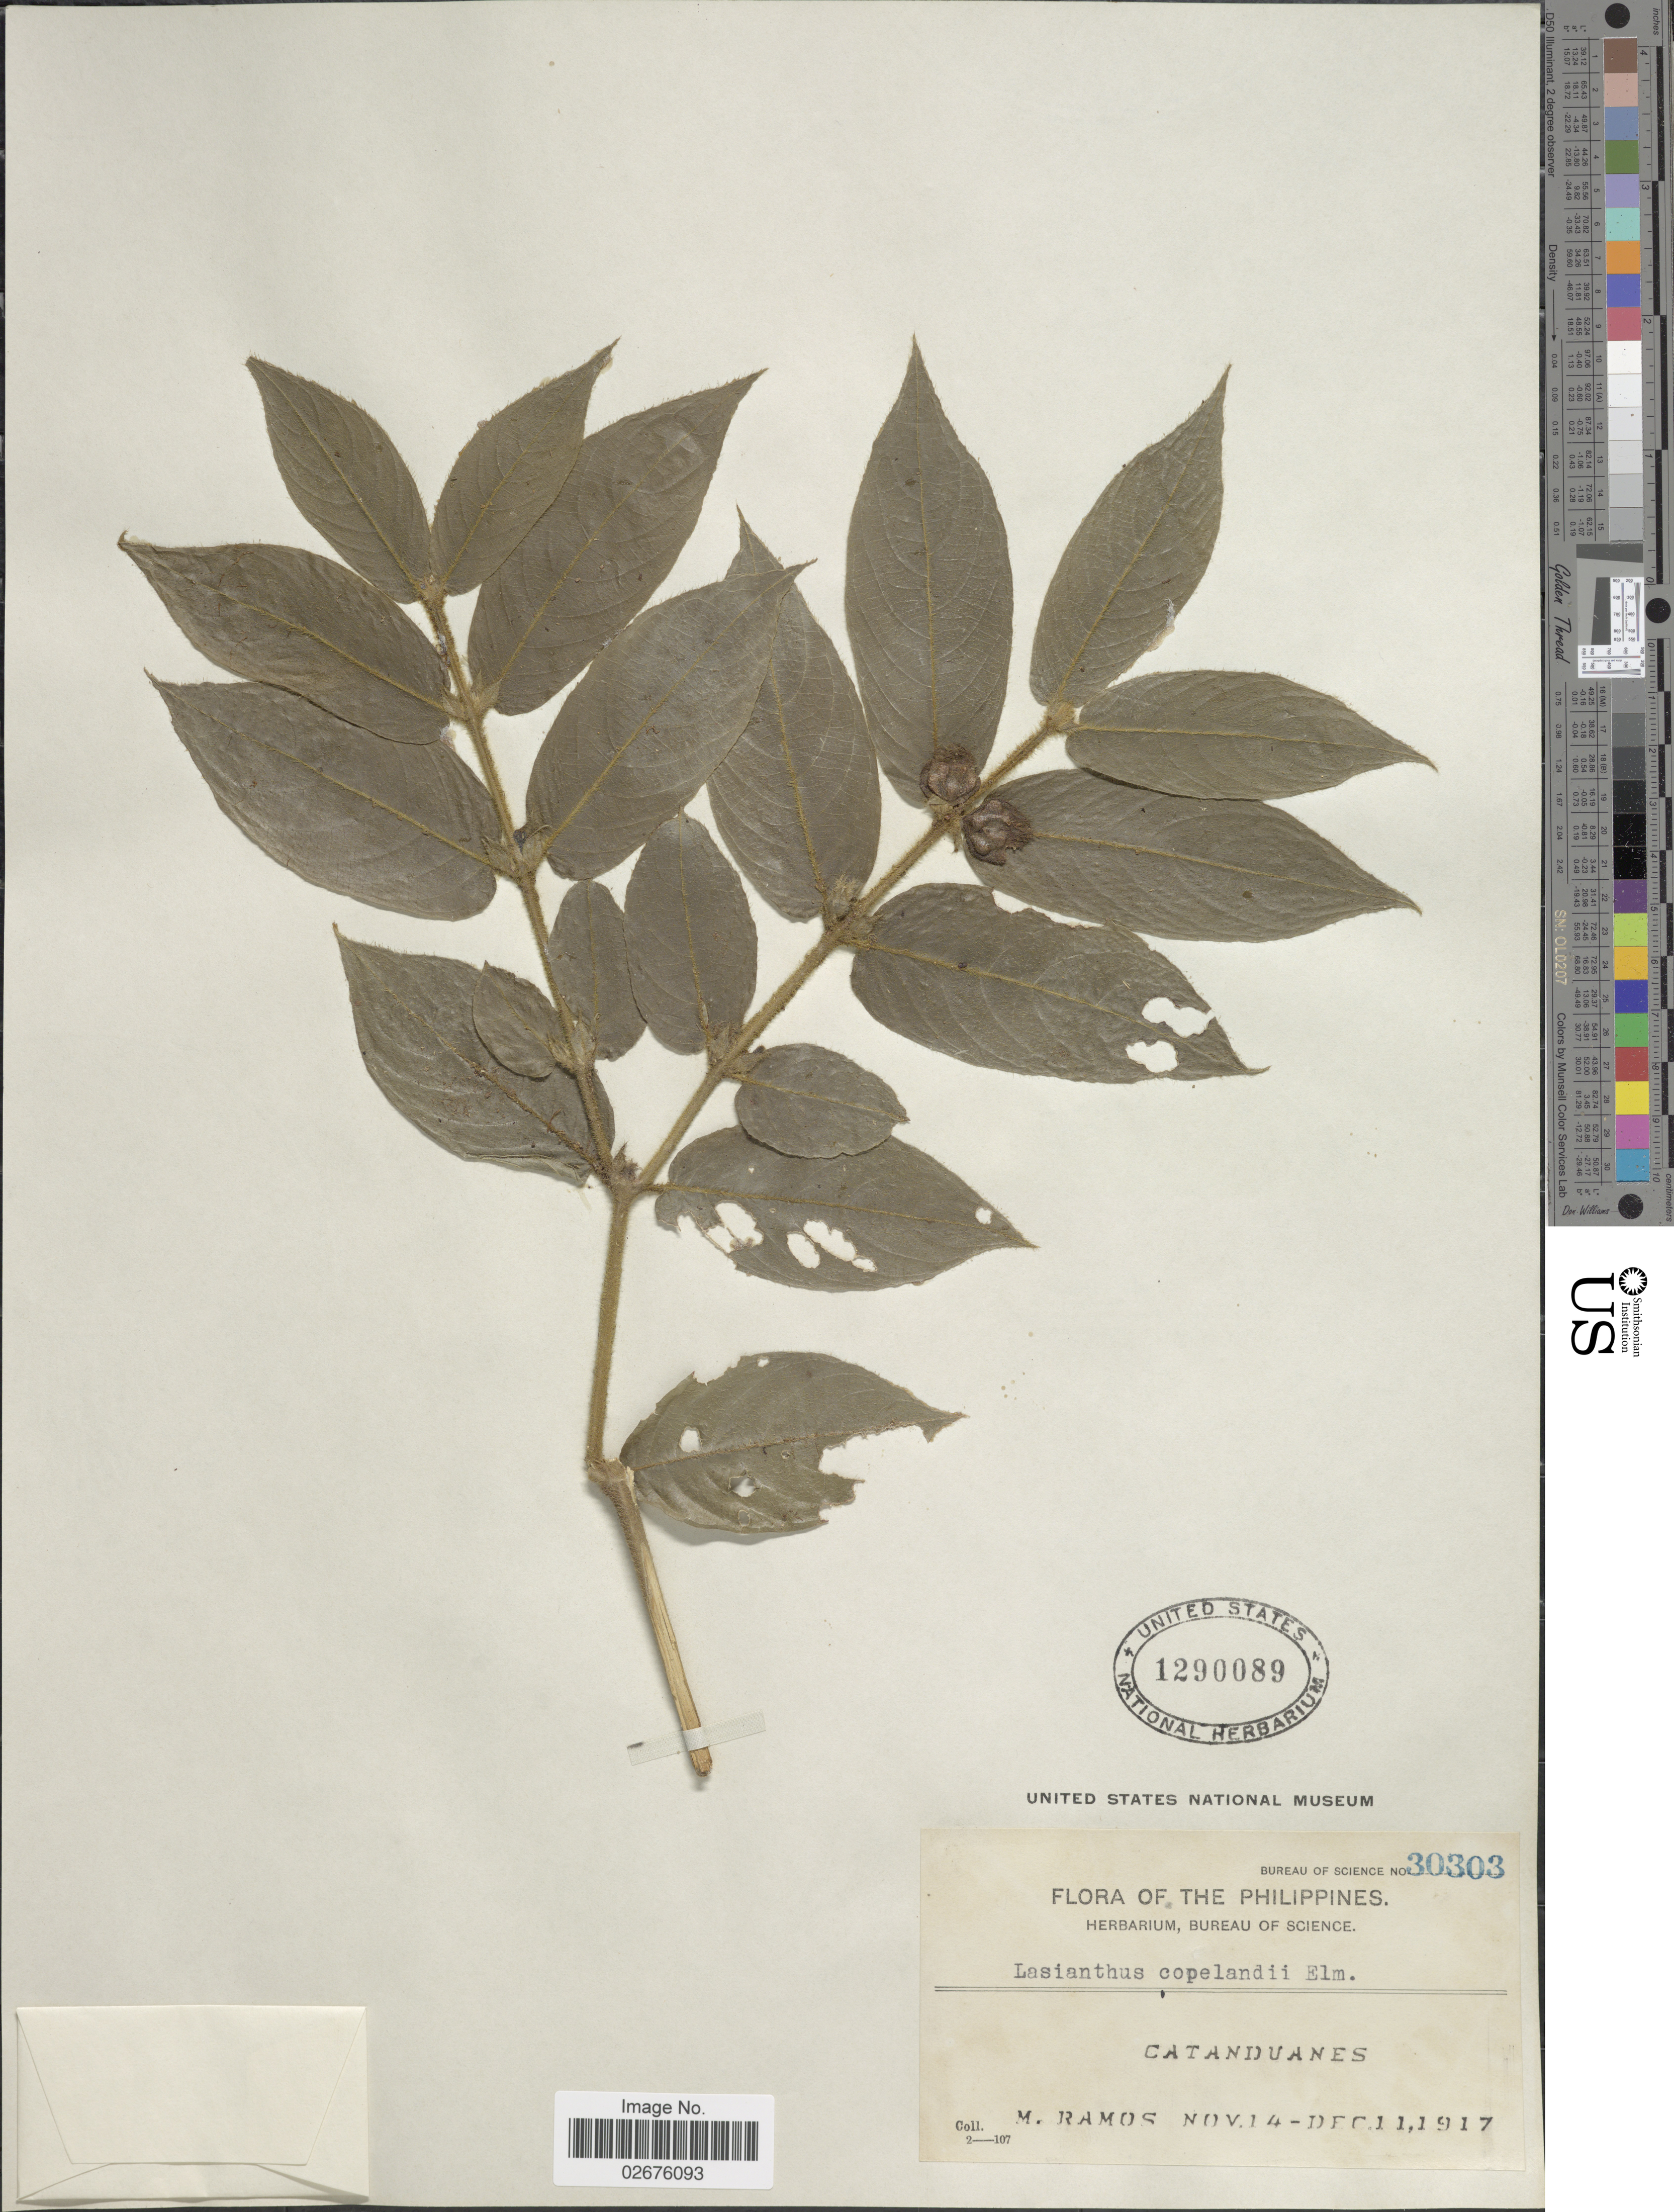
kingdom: Plantae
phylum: Tracheophyta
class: Magnoliopsida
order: Gentianales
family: Rubiaceae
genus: Lasianthus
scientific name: Lasianthus copelandii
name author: Elmer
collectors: M. Ramos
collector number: Bureau of Science 30303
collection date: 1917-11-14/1917-12-11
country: Philippines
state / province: Bicol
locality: Catanduanes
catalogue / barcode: US 1290089